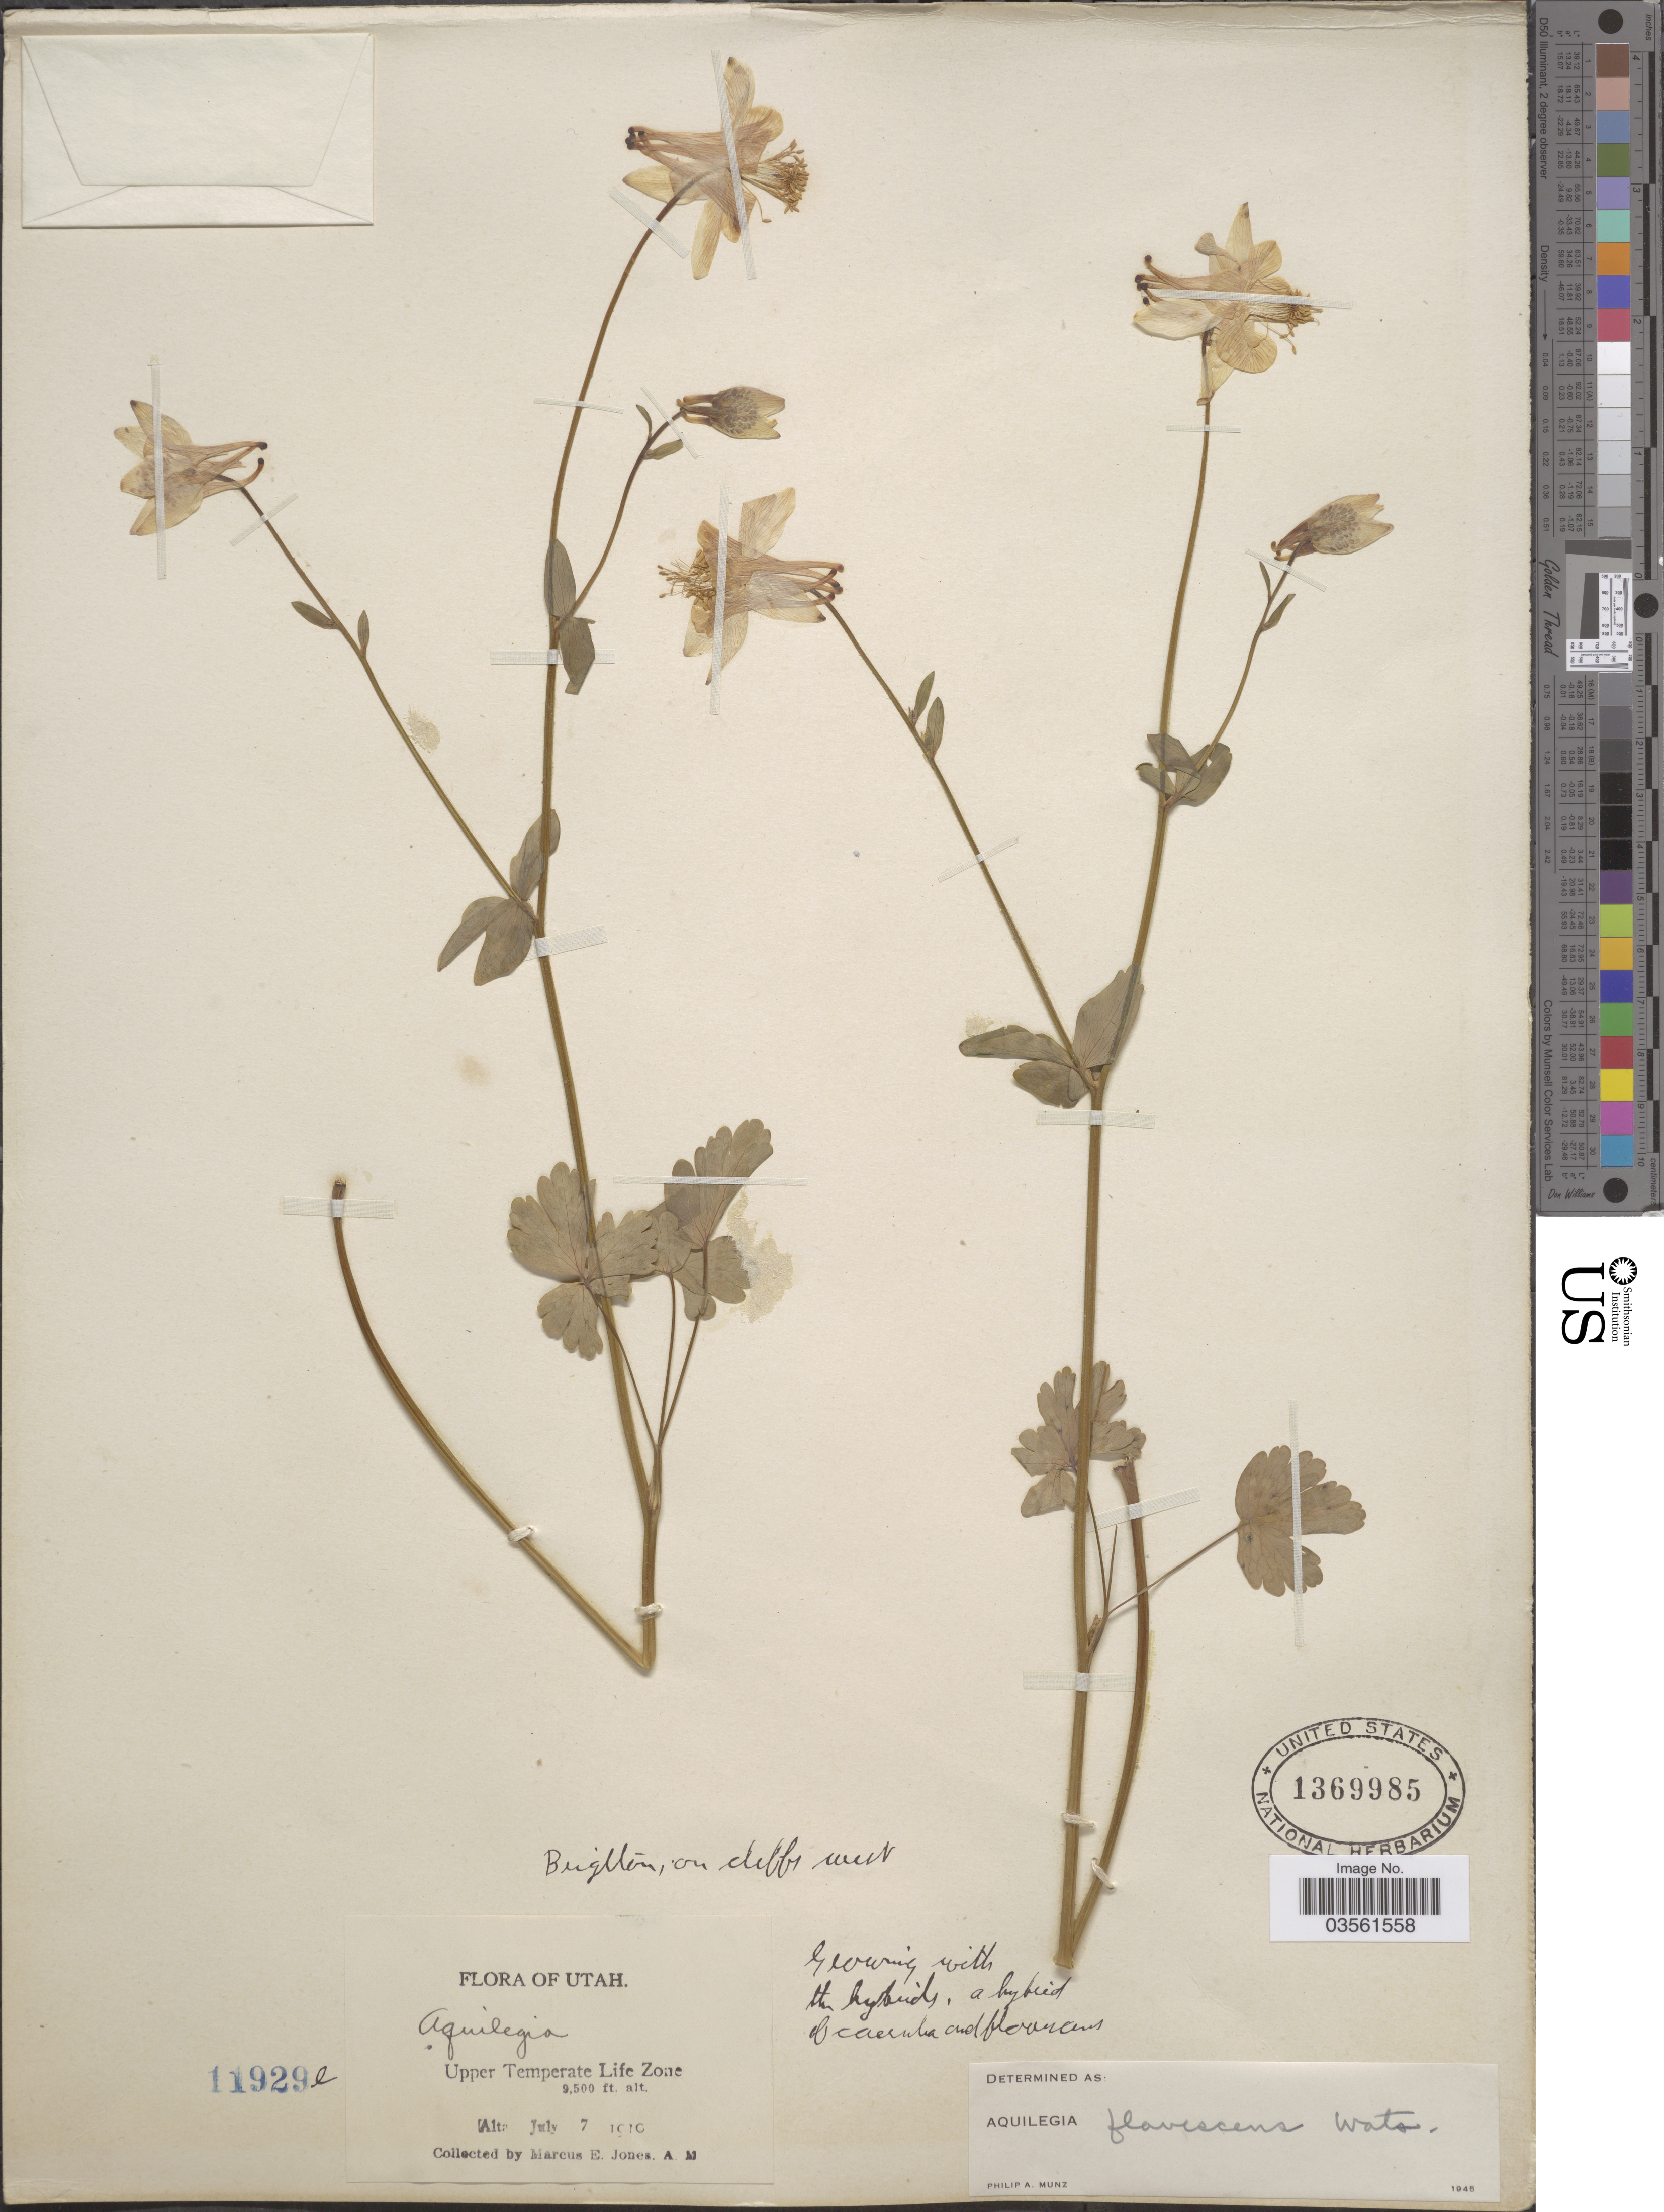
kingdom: Plantae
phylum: Tracheophyta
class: Magnoliopsida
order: Ranunculales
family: Ranunculaceae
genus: Aquilegia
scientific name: Aquilegia flavescens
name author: S. Watson in C. King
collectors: M. E. Jones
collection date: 1910-07-07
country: United States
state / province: Utah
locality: Upper Temperate Life Zone.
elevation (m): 2896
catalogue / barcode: US 1369985